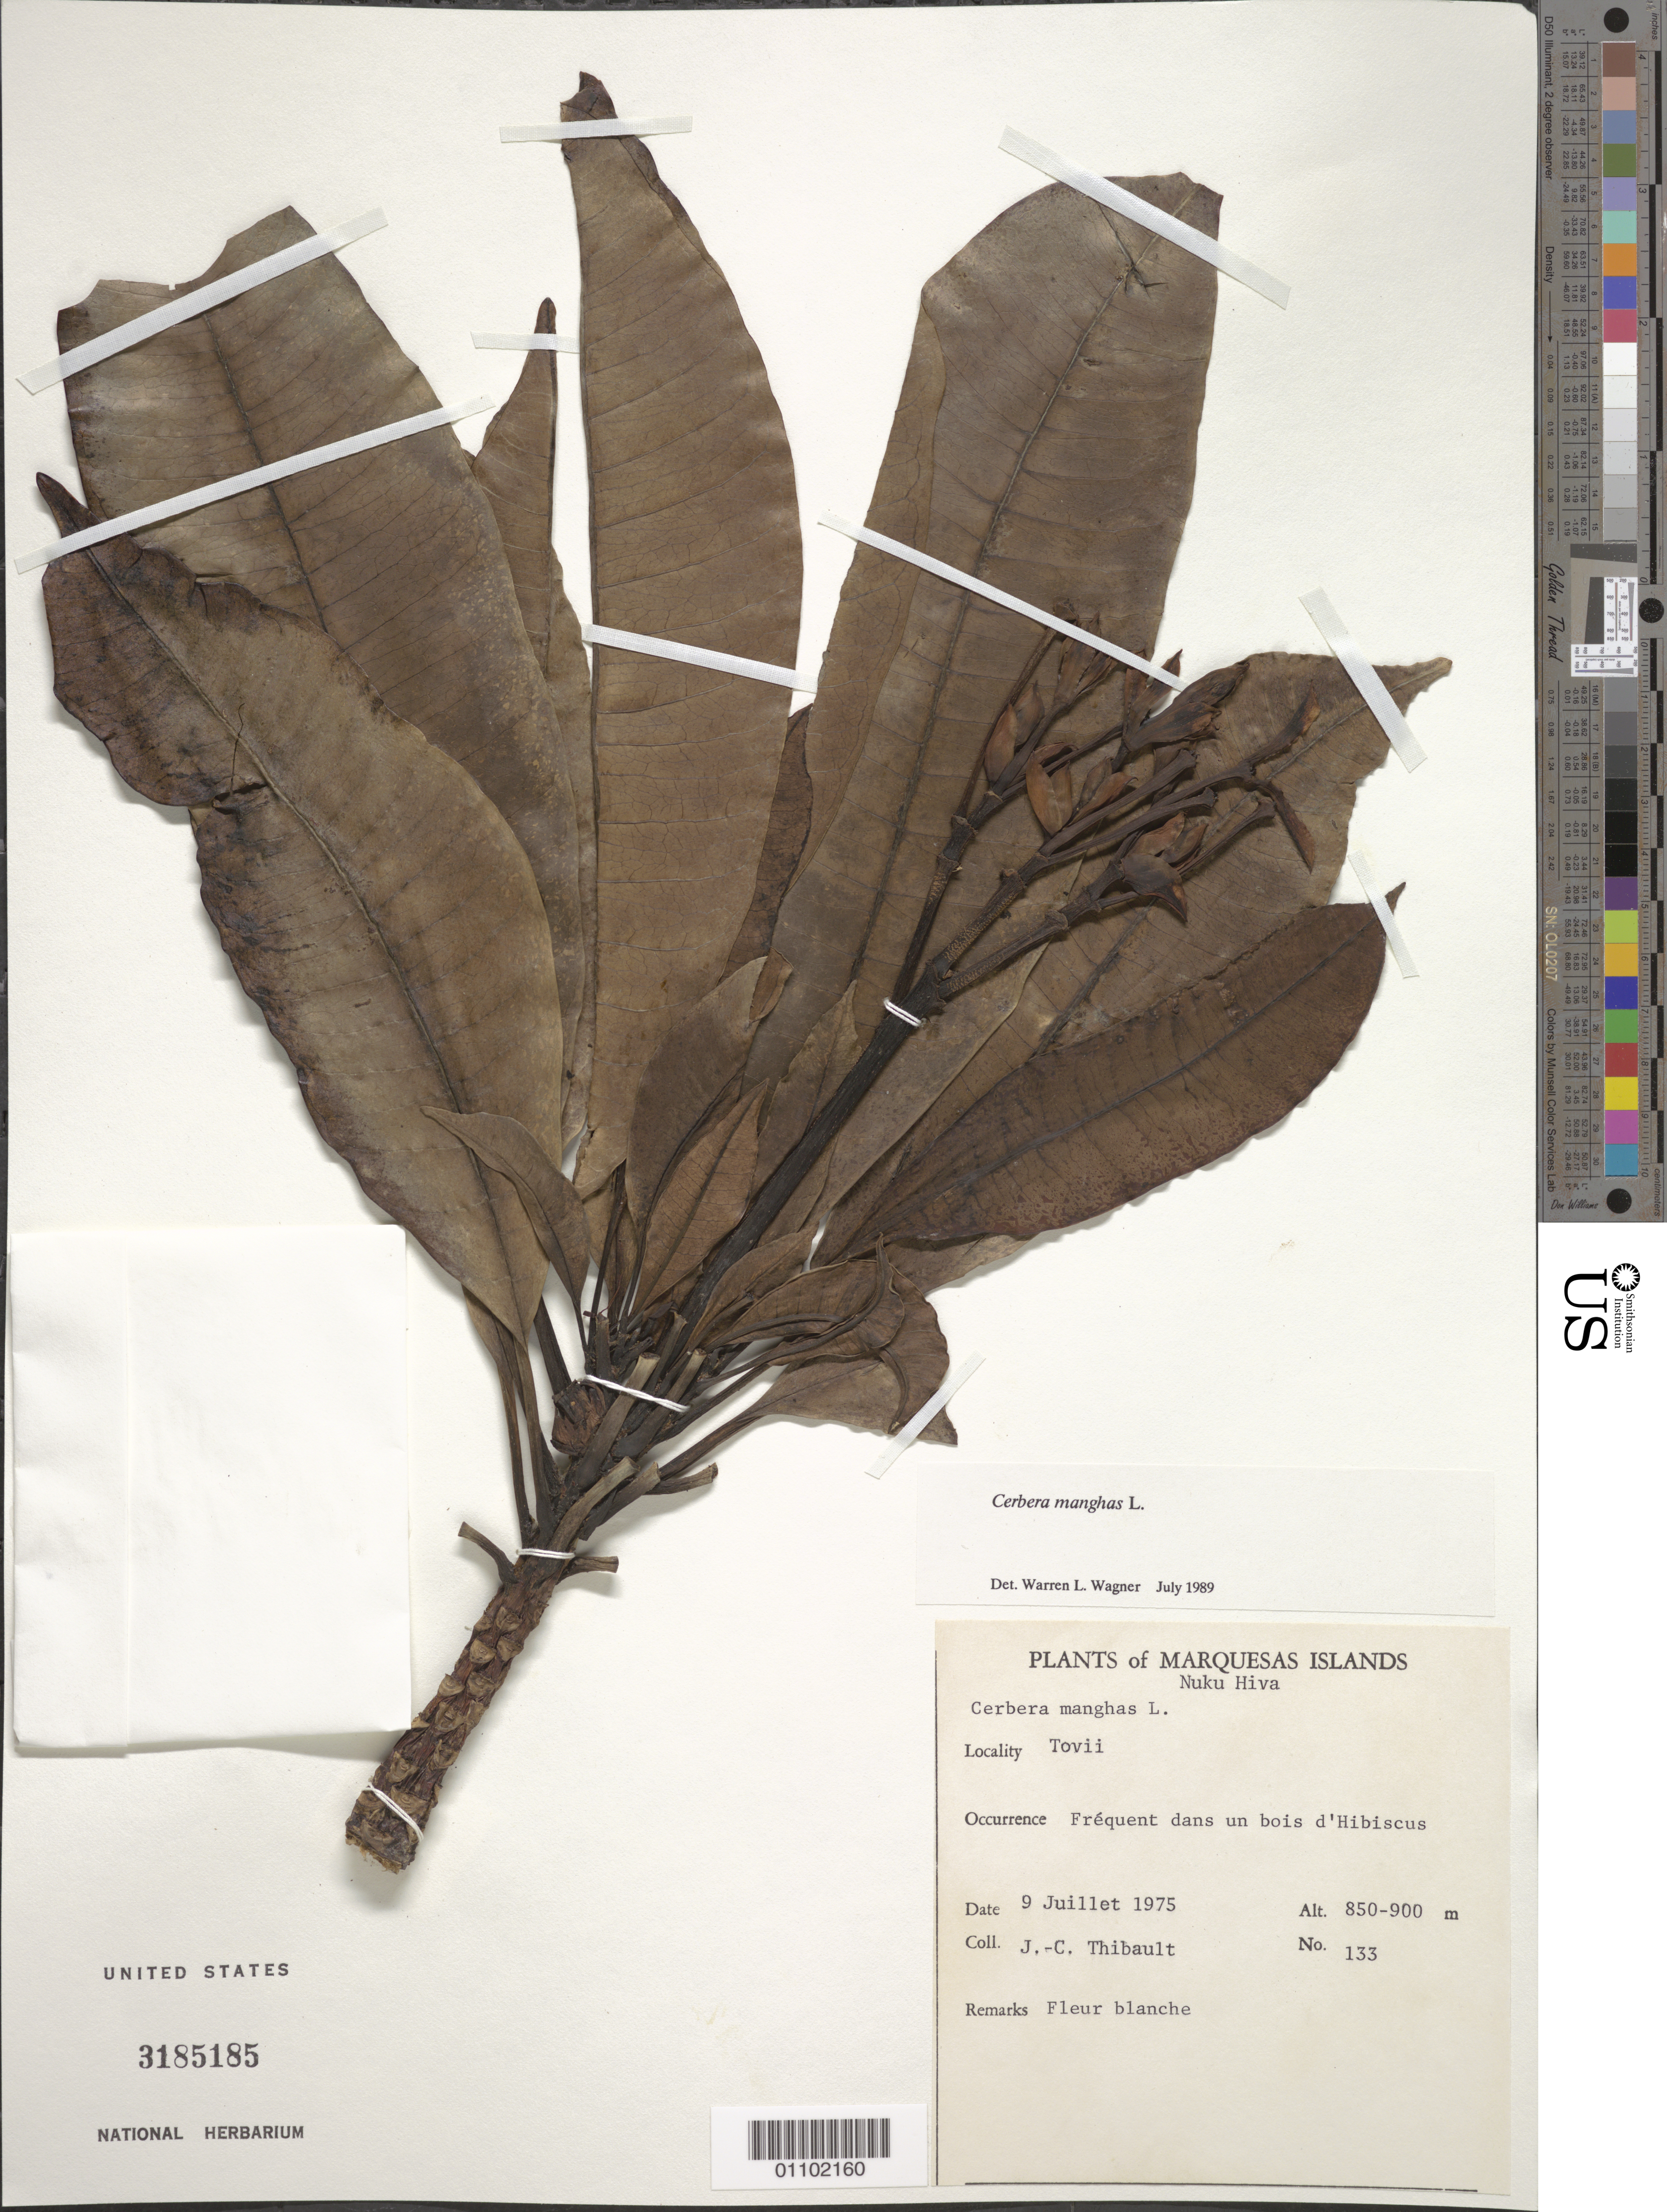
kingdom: Plantae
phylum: Tracheophyta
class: Magnoliopsida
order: Gentianales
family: Apocynaceae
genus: Cerbera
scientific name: Cerbera manghas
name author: L.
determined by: Wagner, W. L., (BOT), Smithsonian Institution - National Museum of Natural History (UNITED STATES)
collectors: J. Thibault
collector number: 133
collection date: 1975-07-09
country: French Polynesia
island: Nuku Hiva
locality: Toovii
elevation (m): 850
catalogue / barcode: US 3185185